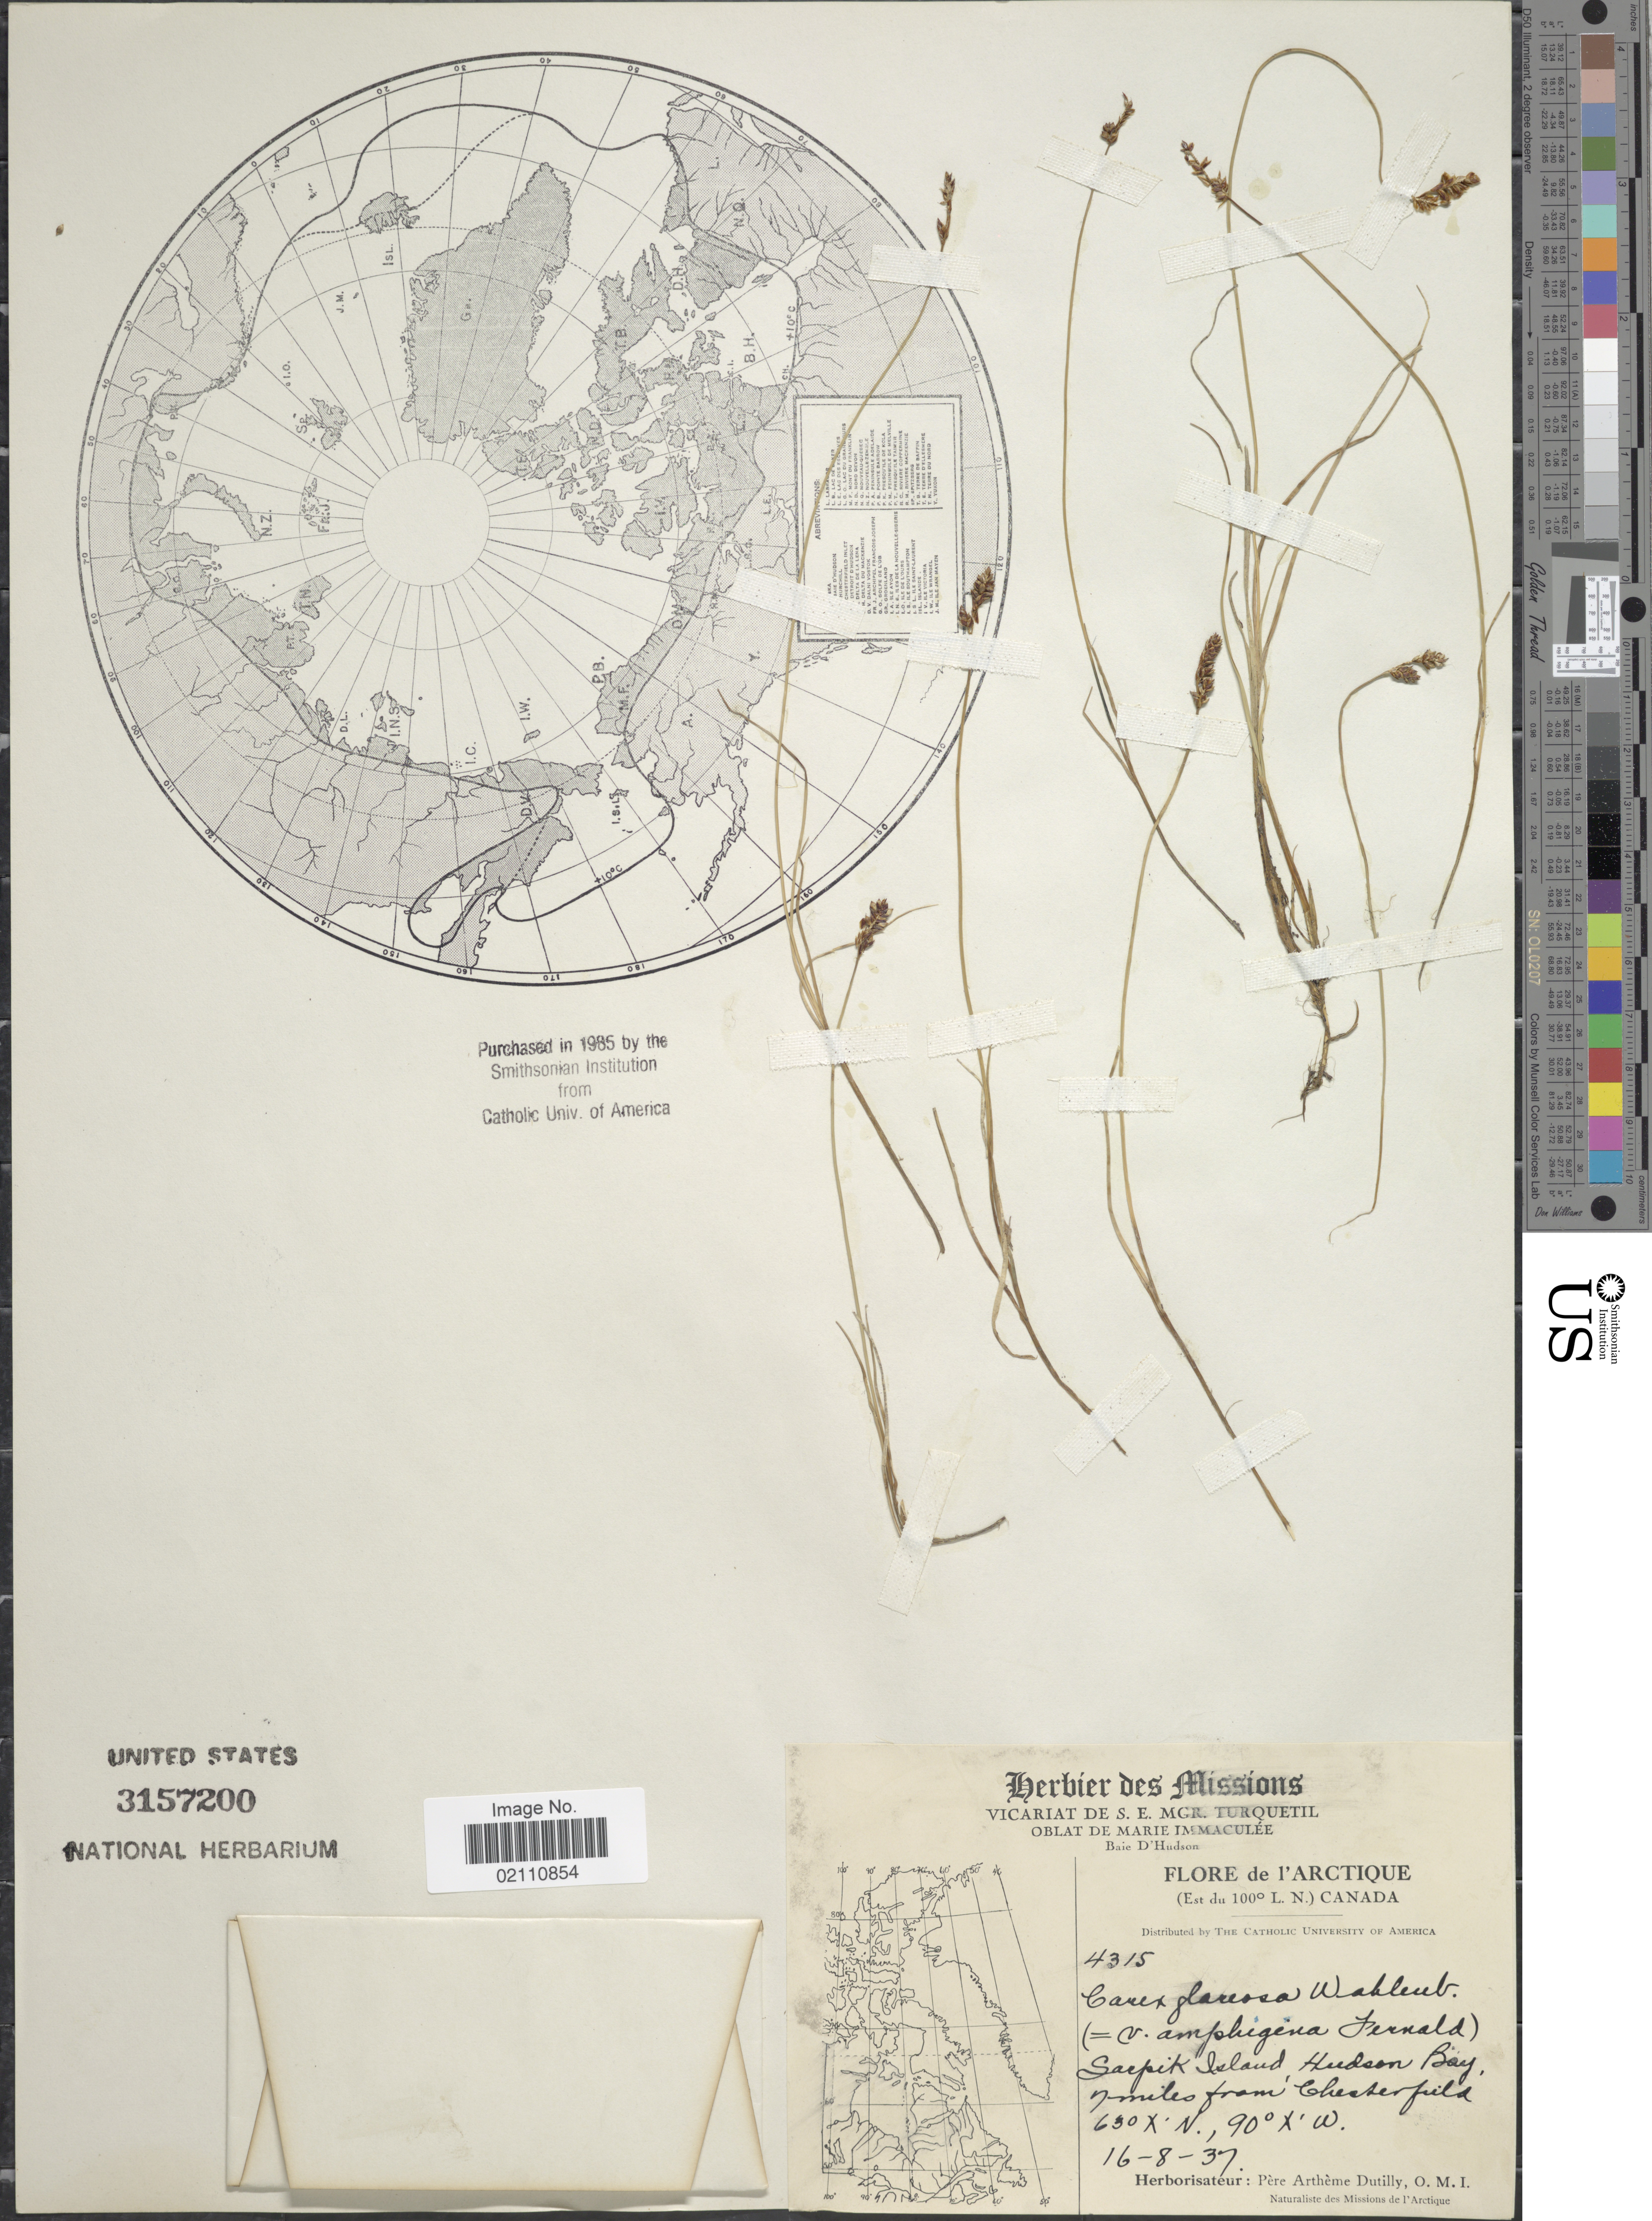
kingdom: Plantae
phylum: Tracheophyta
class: Liliopsida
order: Poales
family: Cyperaceae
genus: Carex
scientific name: Carex glareosa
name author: Schkuhr ex Wahlenb.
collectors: A. Dutilly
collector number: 4315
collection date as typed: Transcribed d/m/y: 16/8/37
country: Canada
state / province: Nunavut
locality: De L'Arctique, Sarpik Island, Hudson Bay, 7 miles from Chester field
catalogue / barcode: US 3157200